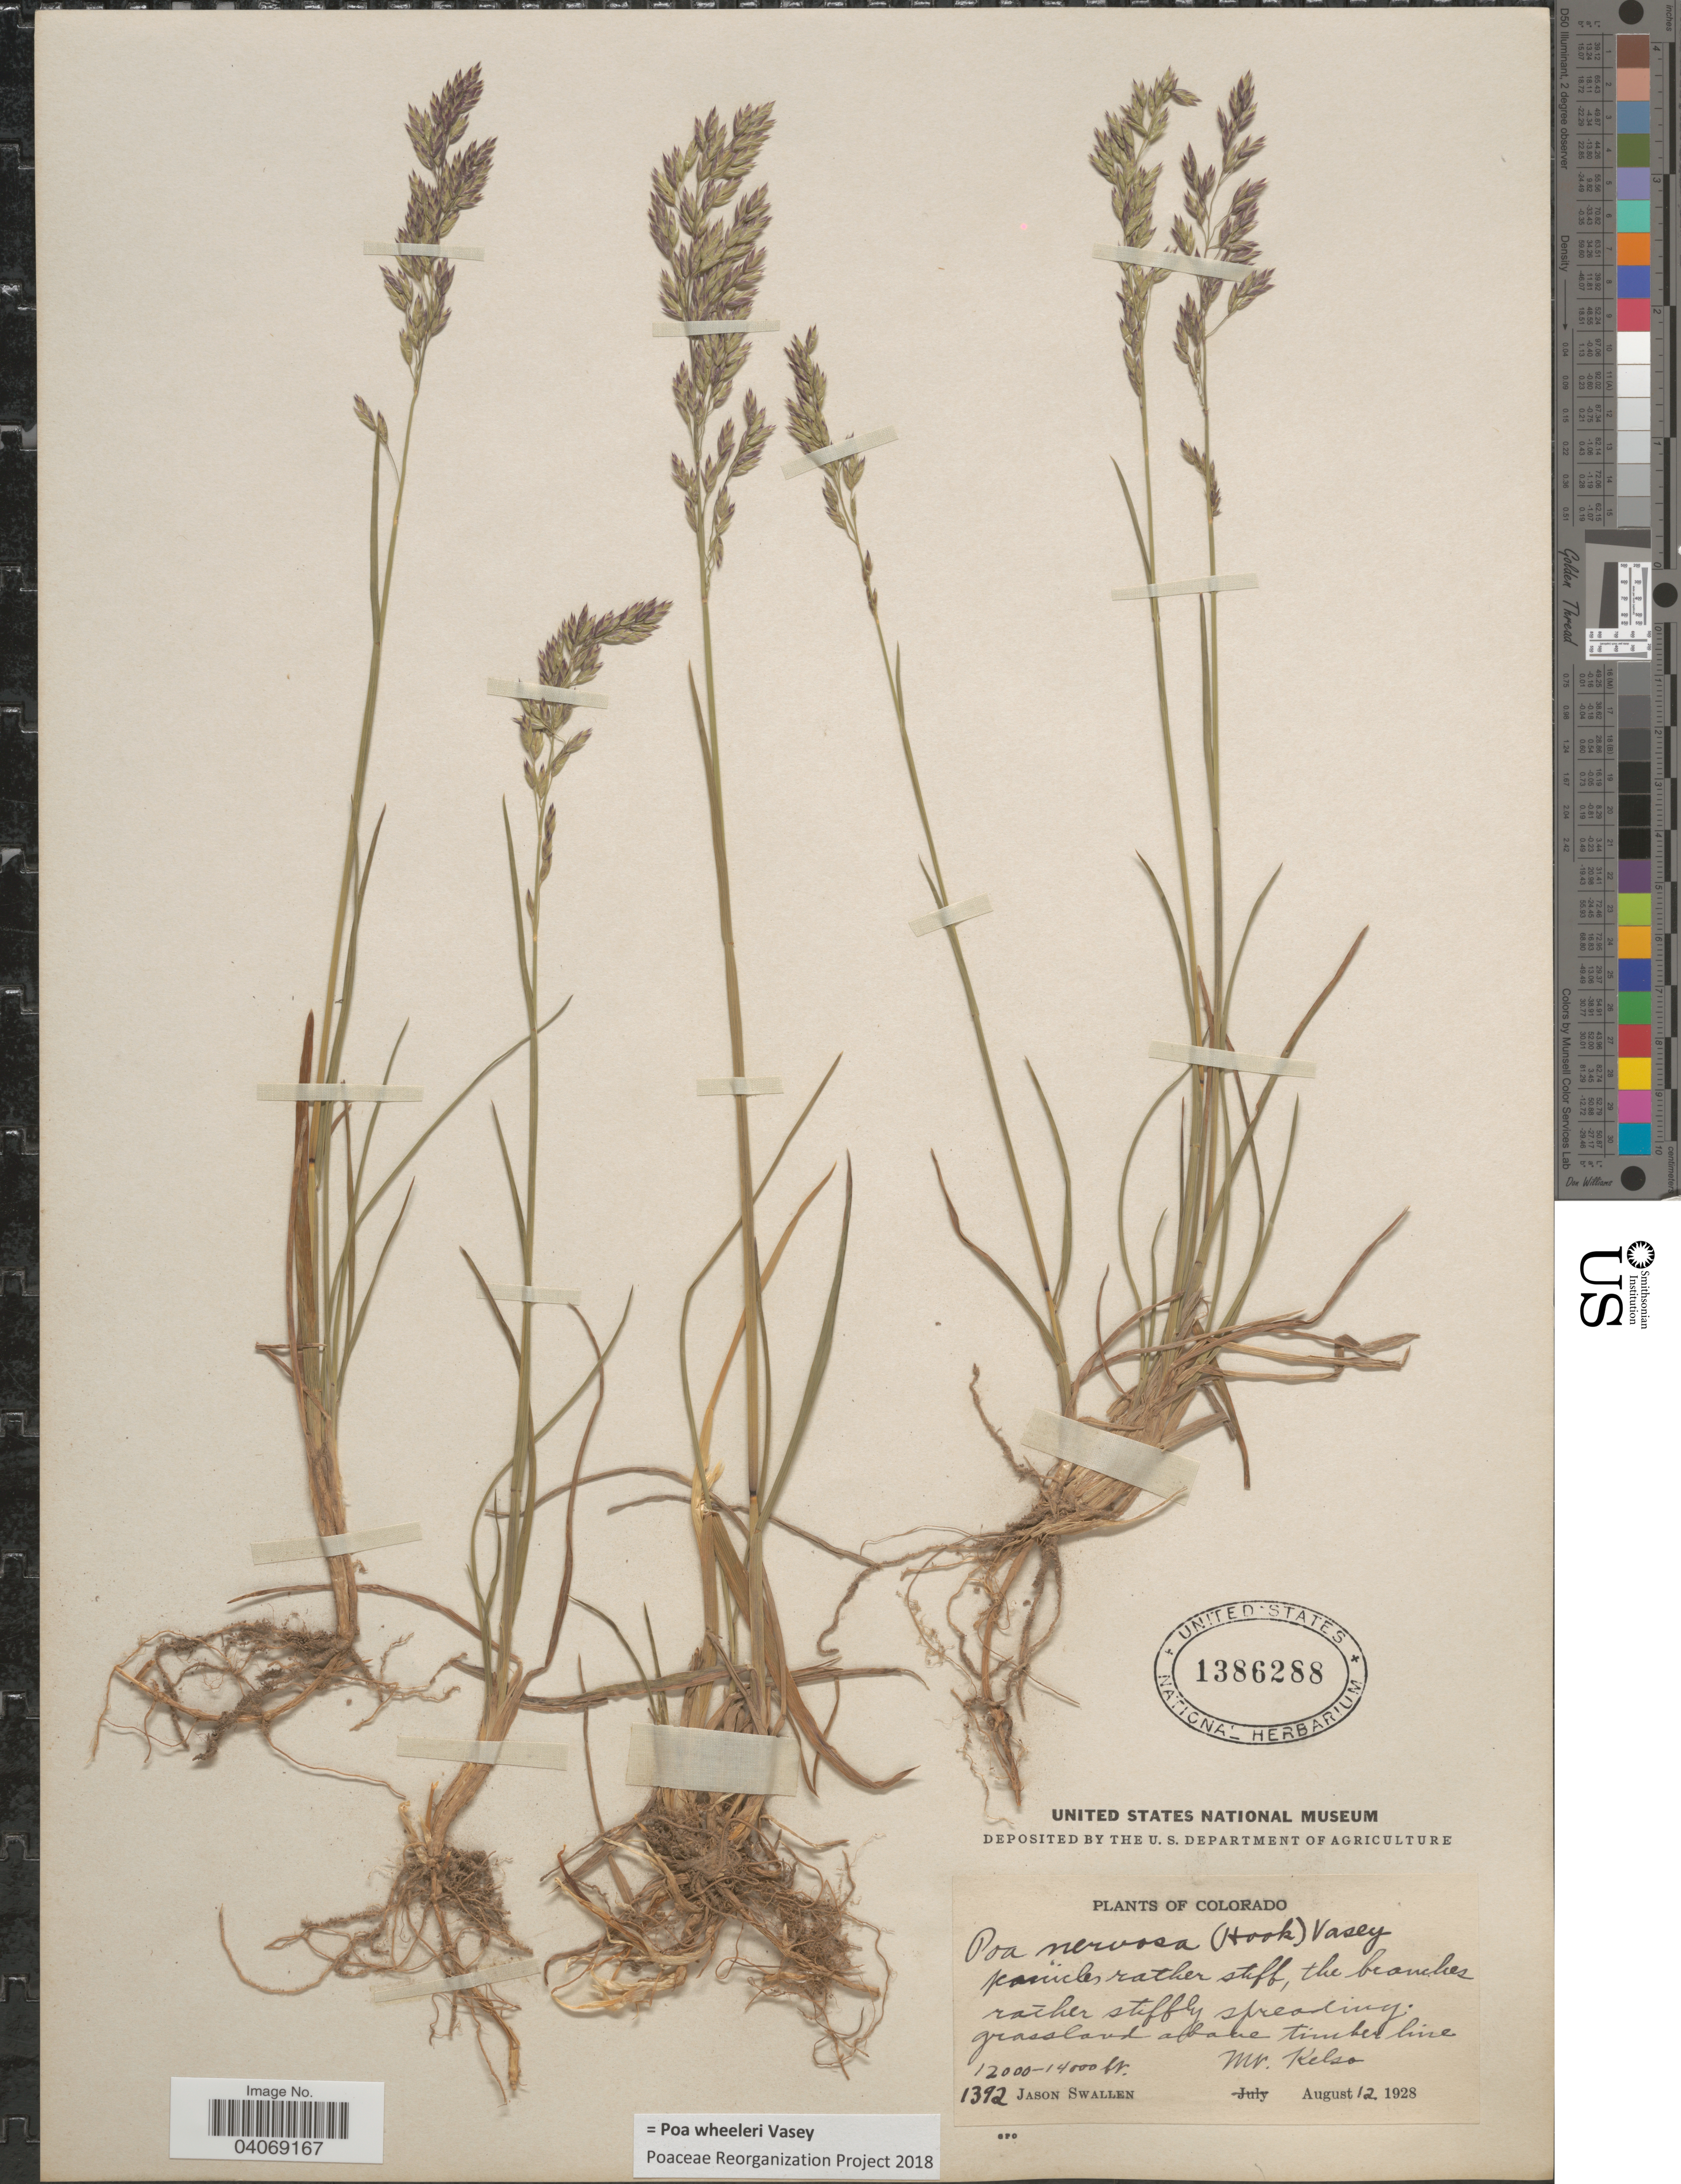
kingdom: Plantae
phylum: Tracheophyta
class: Liliopsida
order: Poales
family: Poaceae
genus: Poa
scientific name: Poa wheeleri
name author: Vasey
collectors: J. R. Swallen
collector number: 1392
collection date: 1928-08-12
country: United States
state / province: Colorado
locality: Grassland above timber line. Mt. Kelso.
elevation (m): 3658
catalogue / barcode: US 1386288